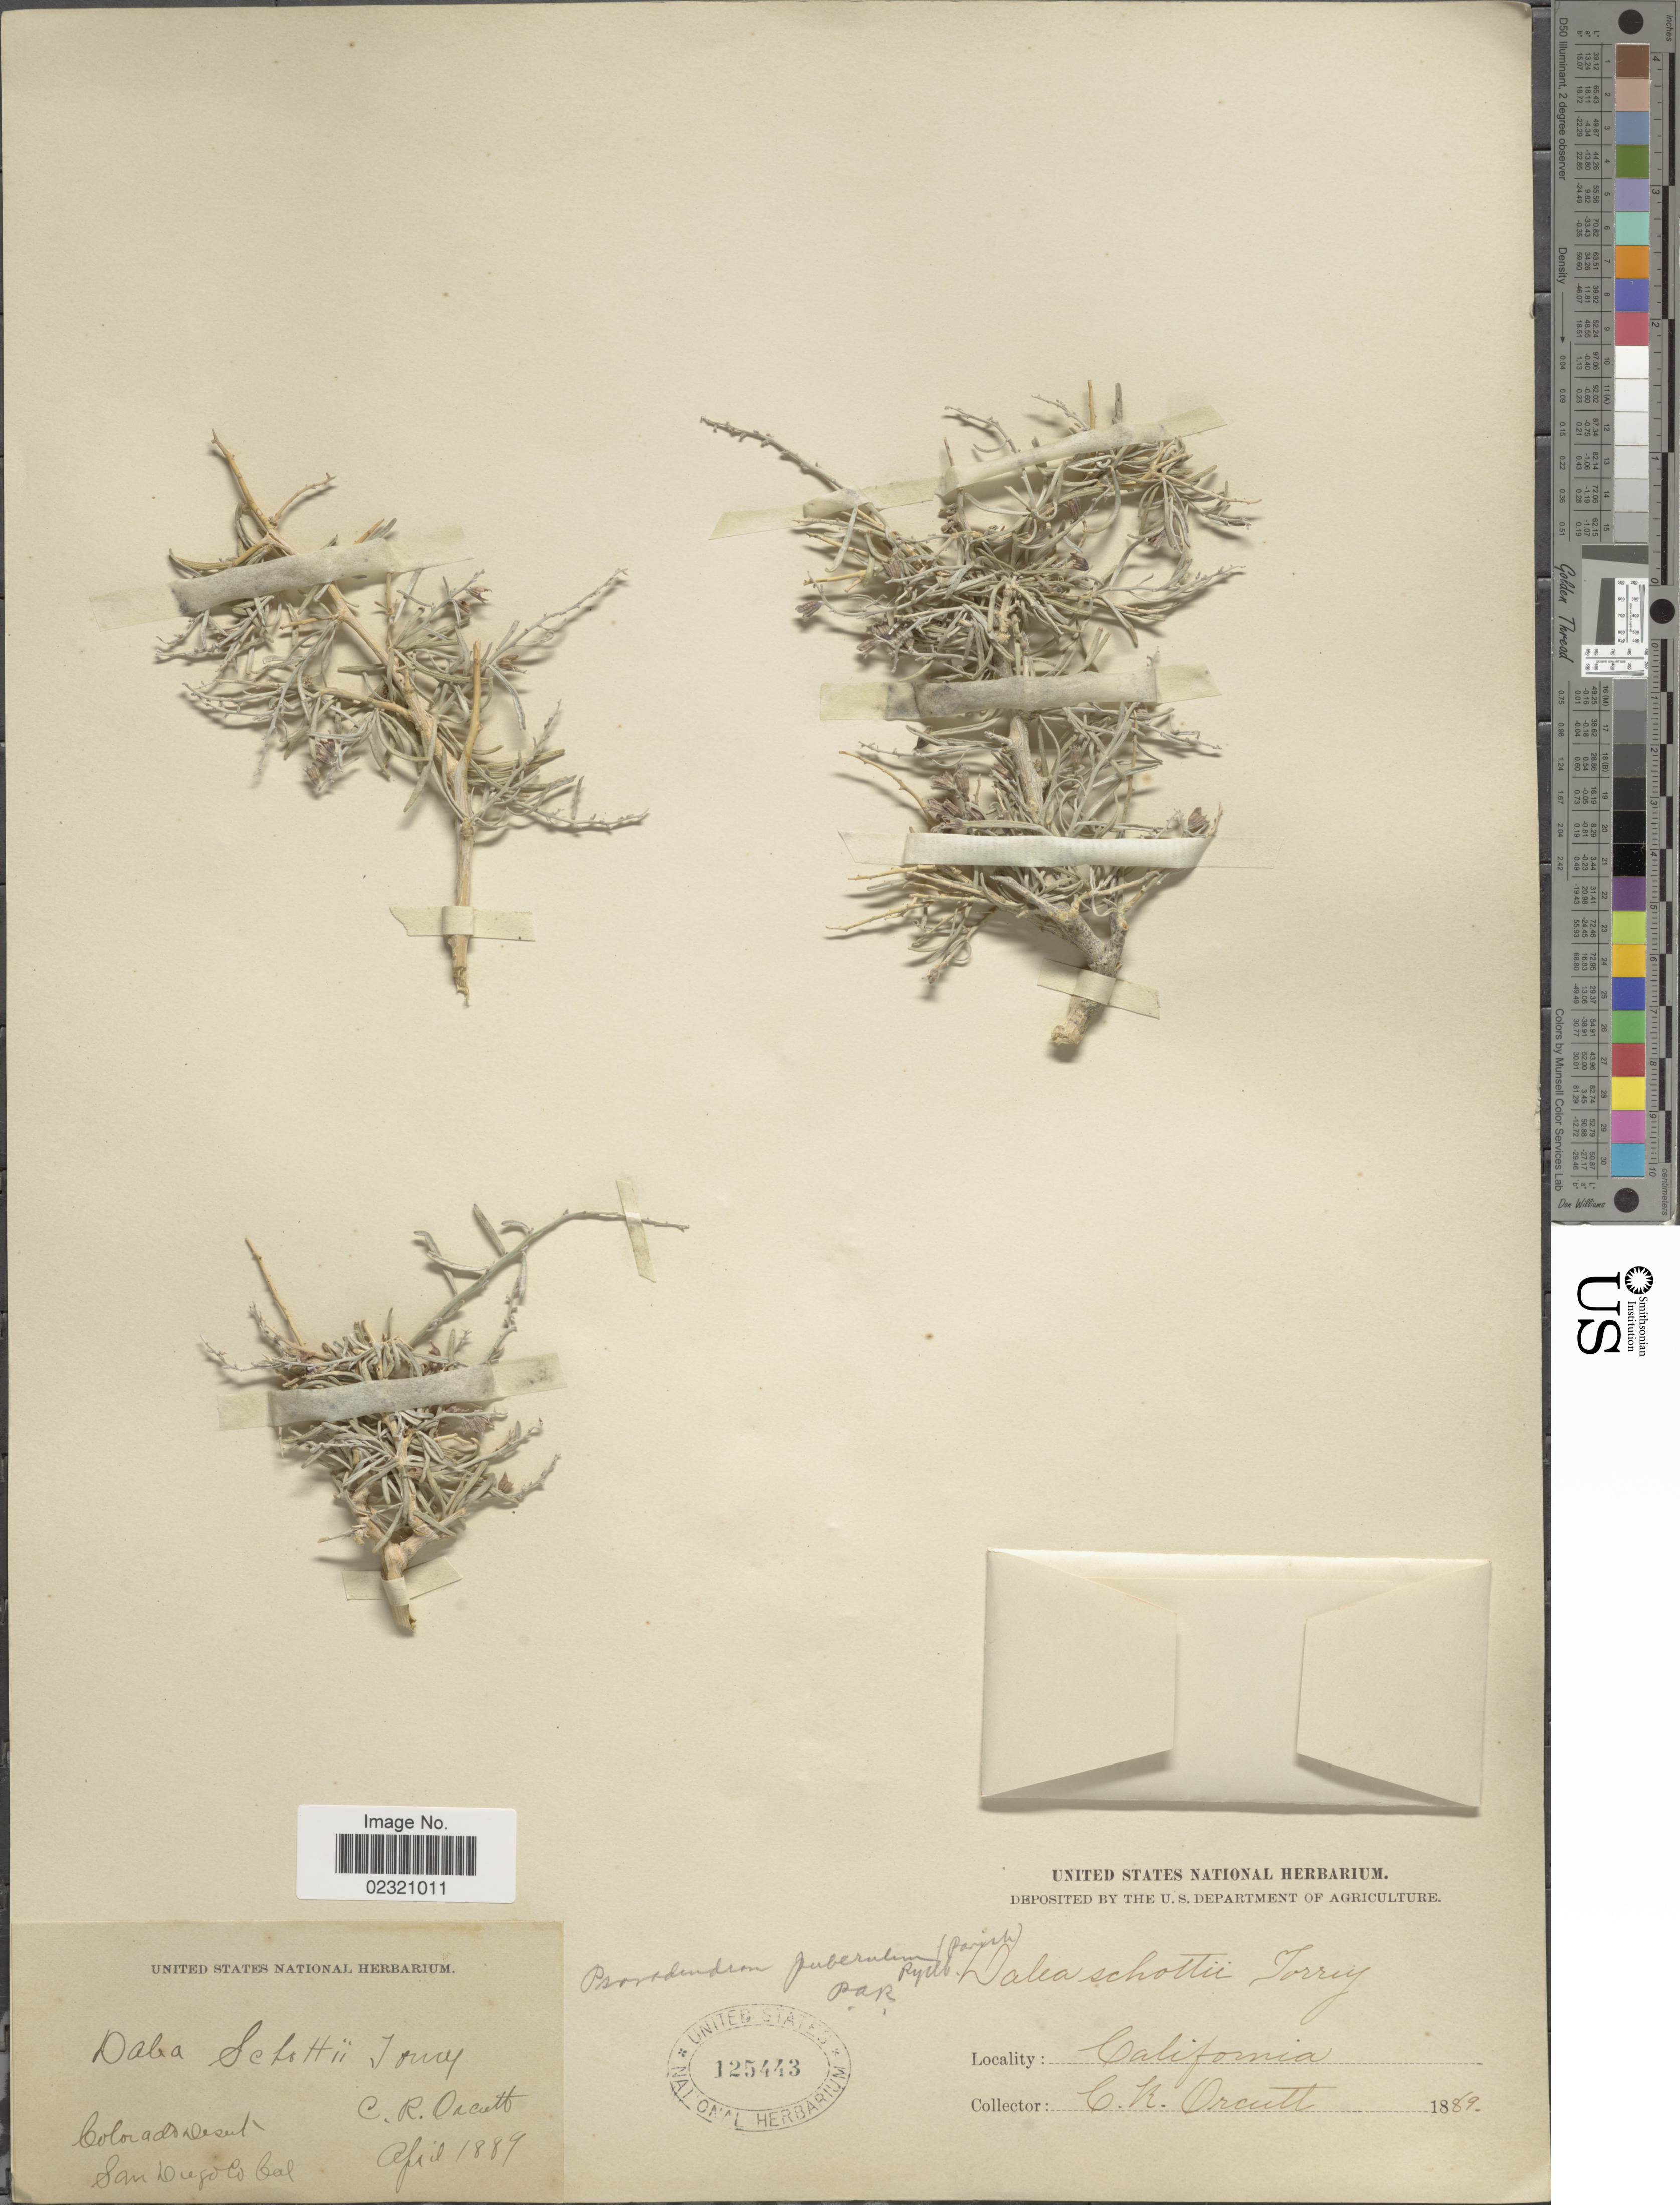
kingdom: Plantae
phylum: Tracheophyta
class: Magnoliopsida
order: Fabales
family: Fabaceae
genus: Psorothamnus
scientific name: Psorothamnus schottii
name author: (Torr.) Barneby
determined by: Strong, M. T., (US), Smithsonian Institution - National Museum of Natural History (UNITED STATES)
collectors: C. R. Orcutt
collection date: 1889-04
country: United States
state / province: California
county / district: San Diego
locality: Colorado Desert, San Diego Co. Cal.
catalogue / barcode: US 125443